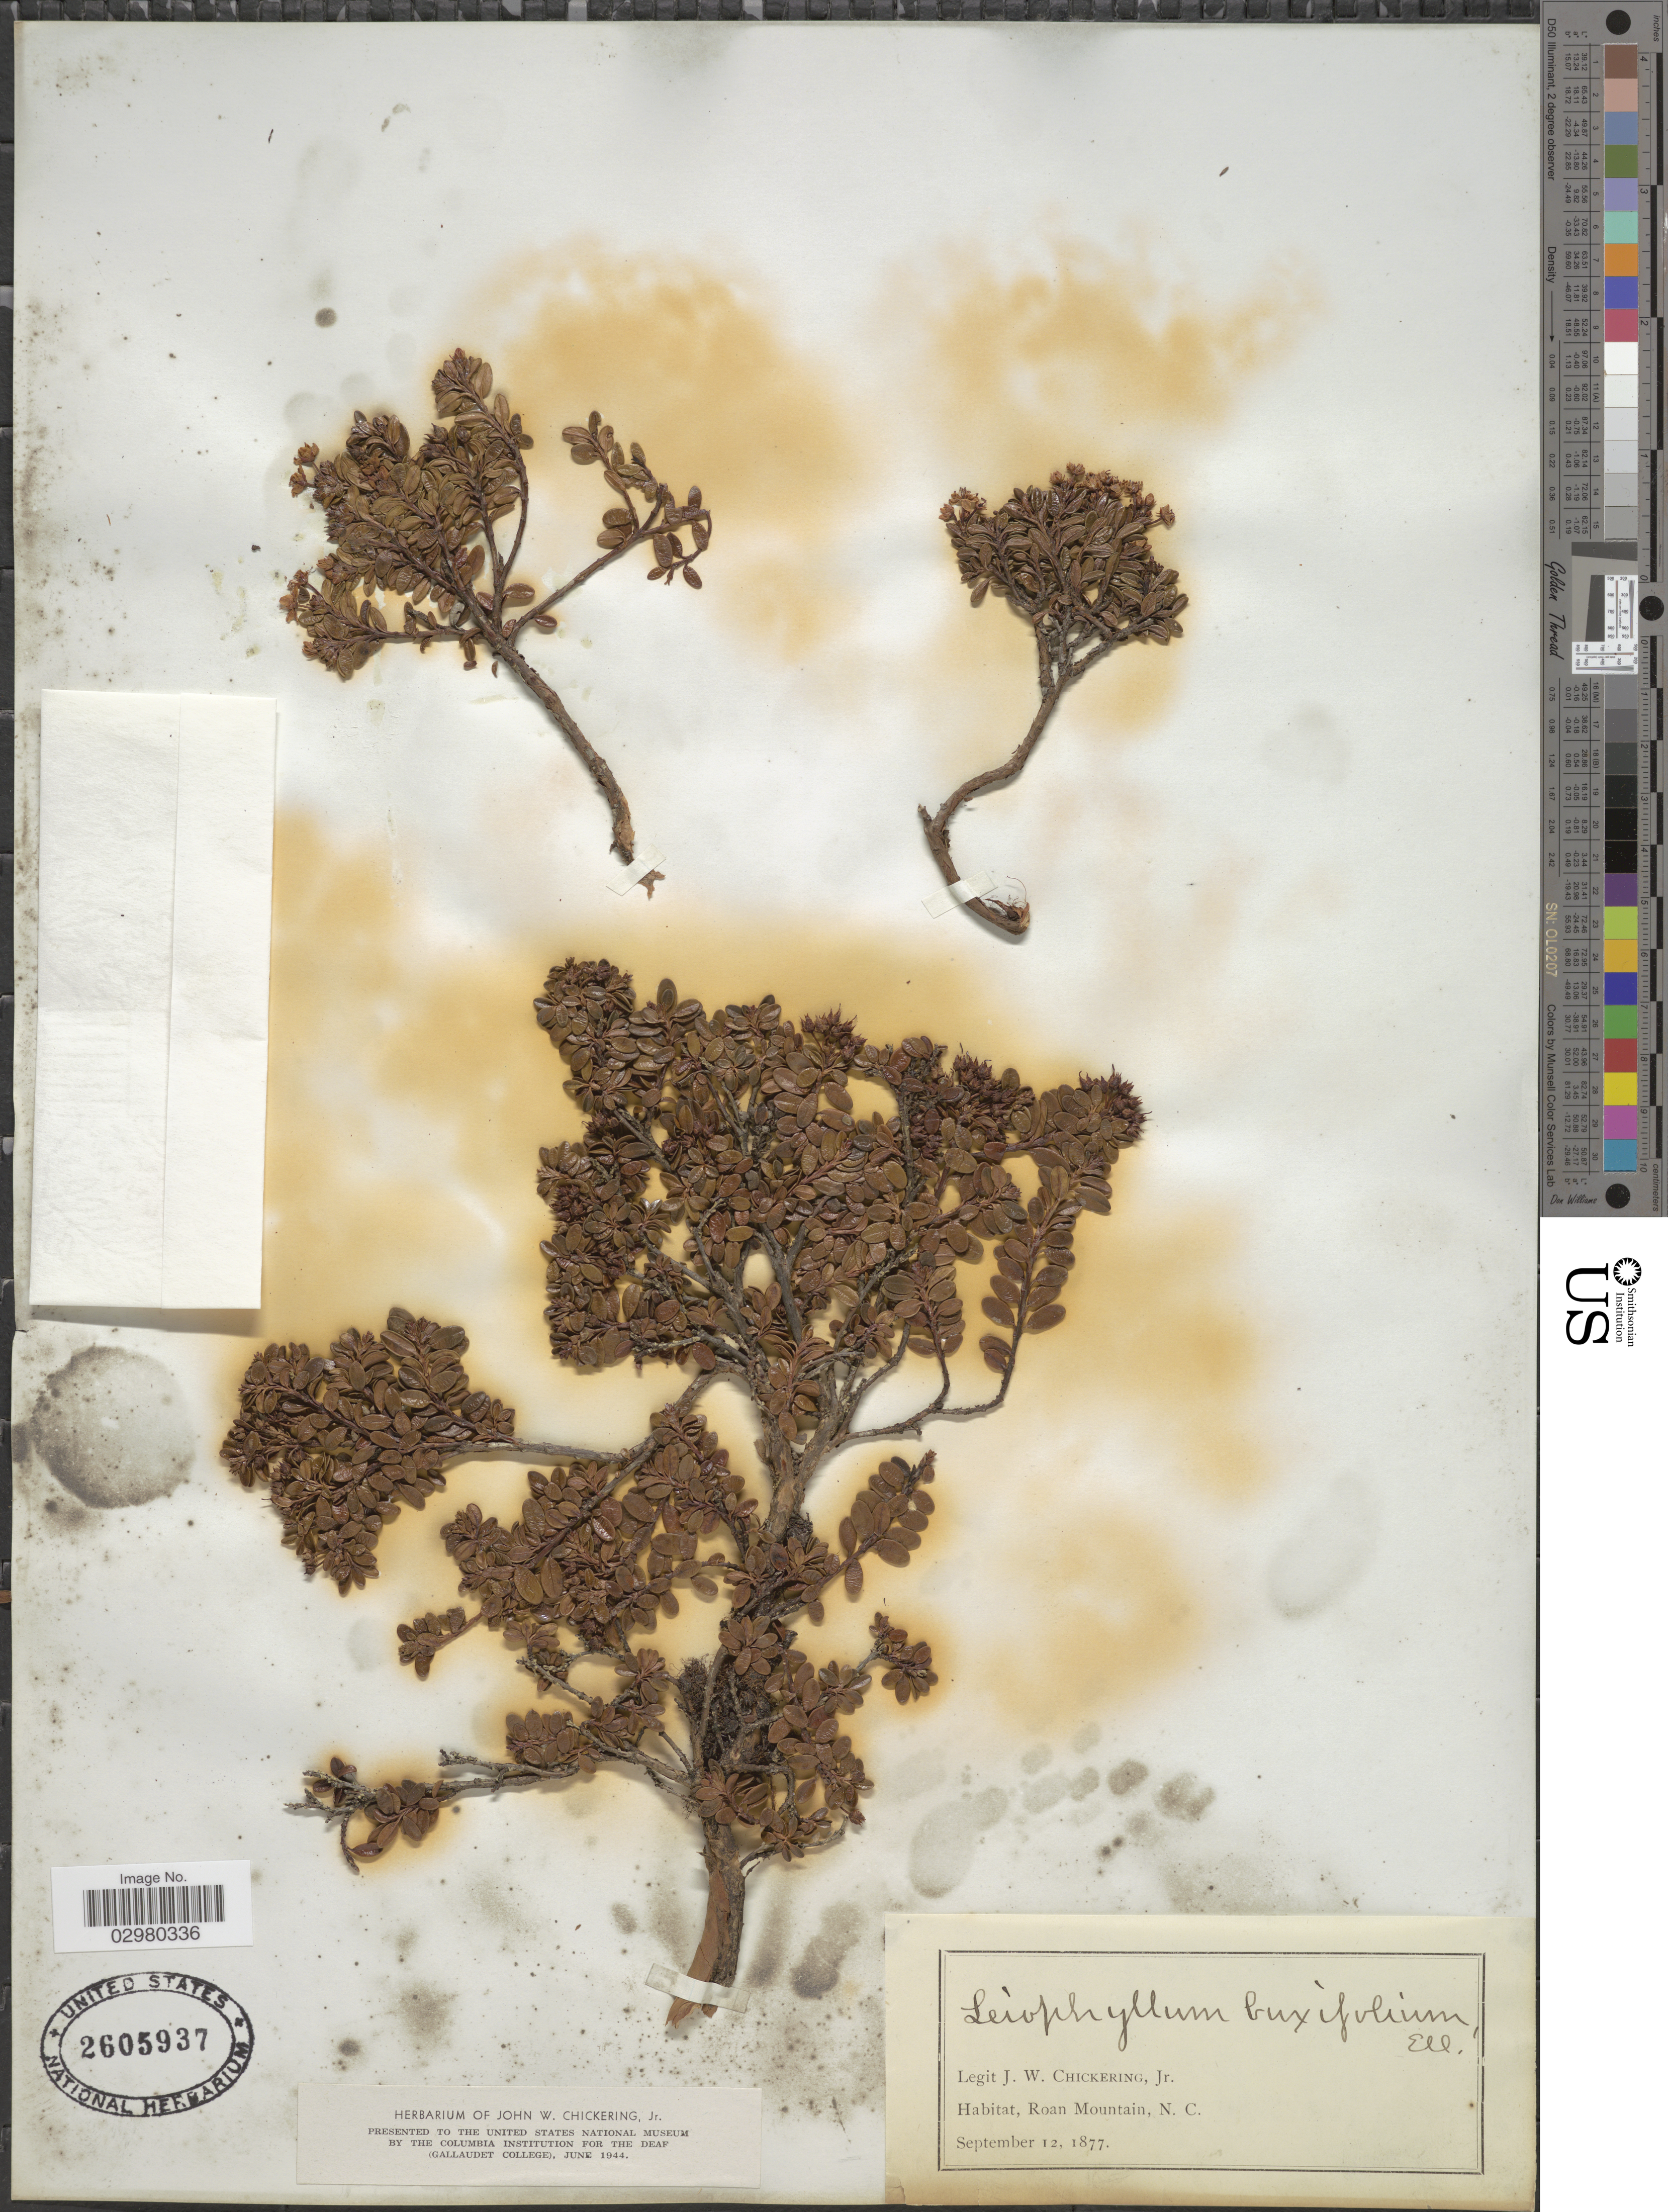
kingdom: Plantae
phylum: Tracheophyta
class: Magnoliopsida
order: Ericales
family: Ericaceae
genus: Leiophyllum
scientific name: Leiophyllum buxifolium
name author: (Bergius) Elliott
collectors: J. W. Chickering Jr.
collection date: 1877-09-12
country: United States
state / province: North Carolina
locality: Roan Mountain.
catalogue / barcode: US 2605937